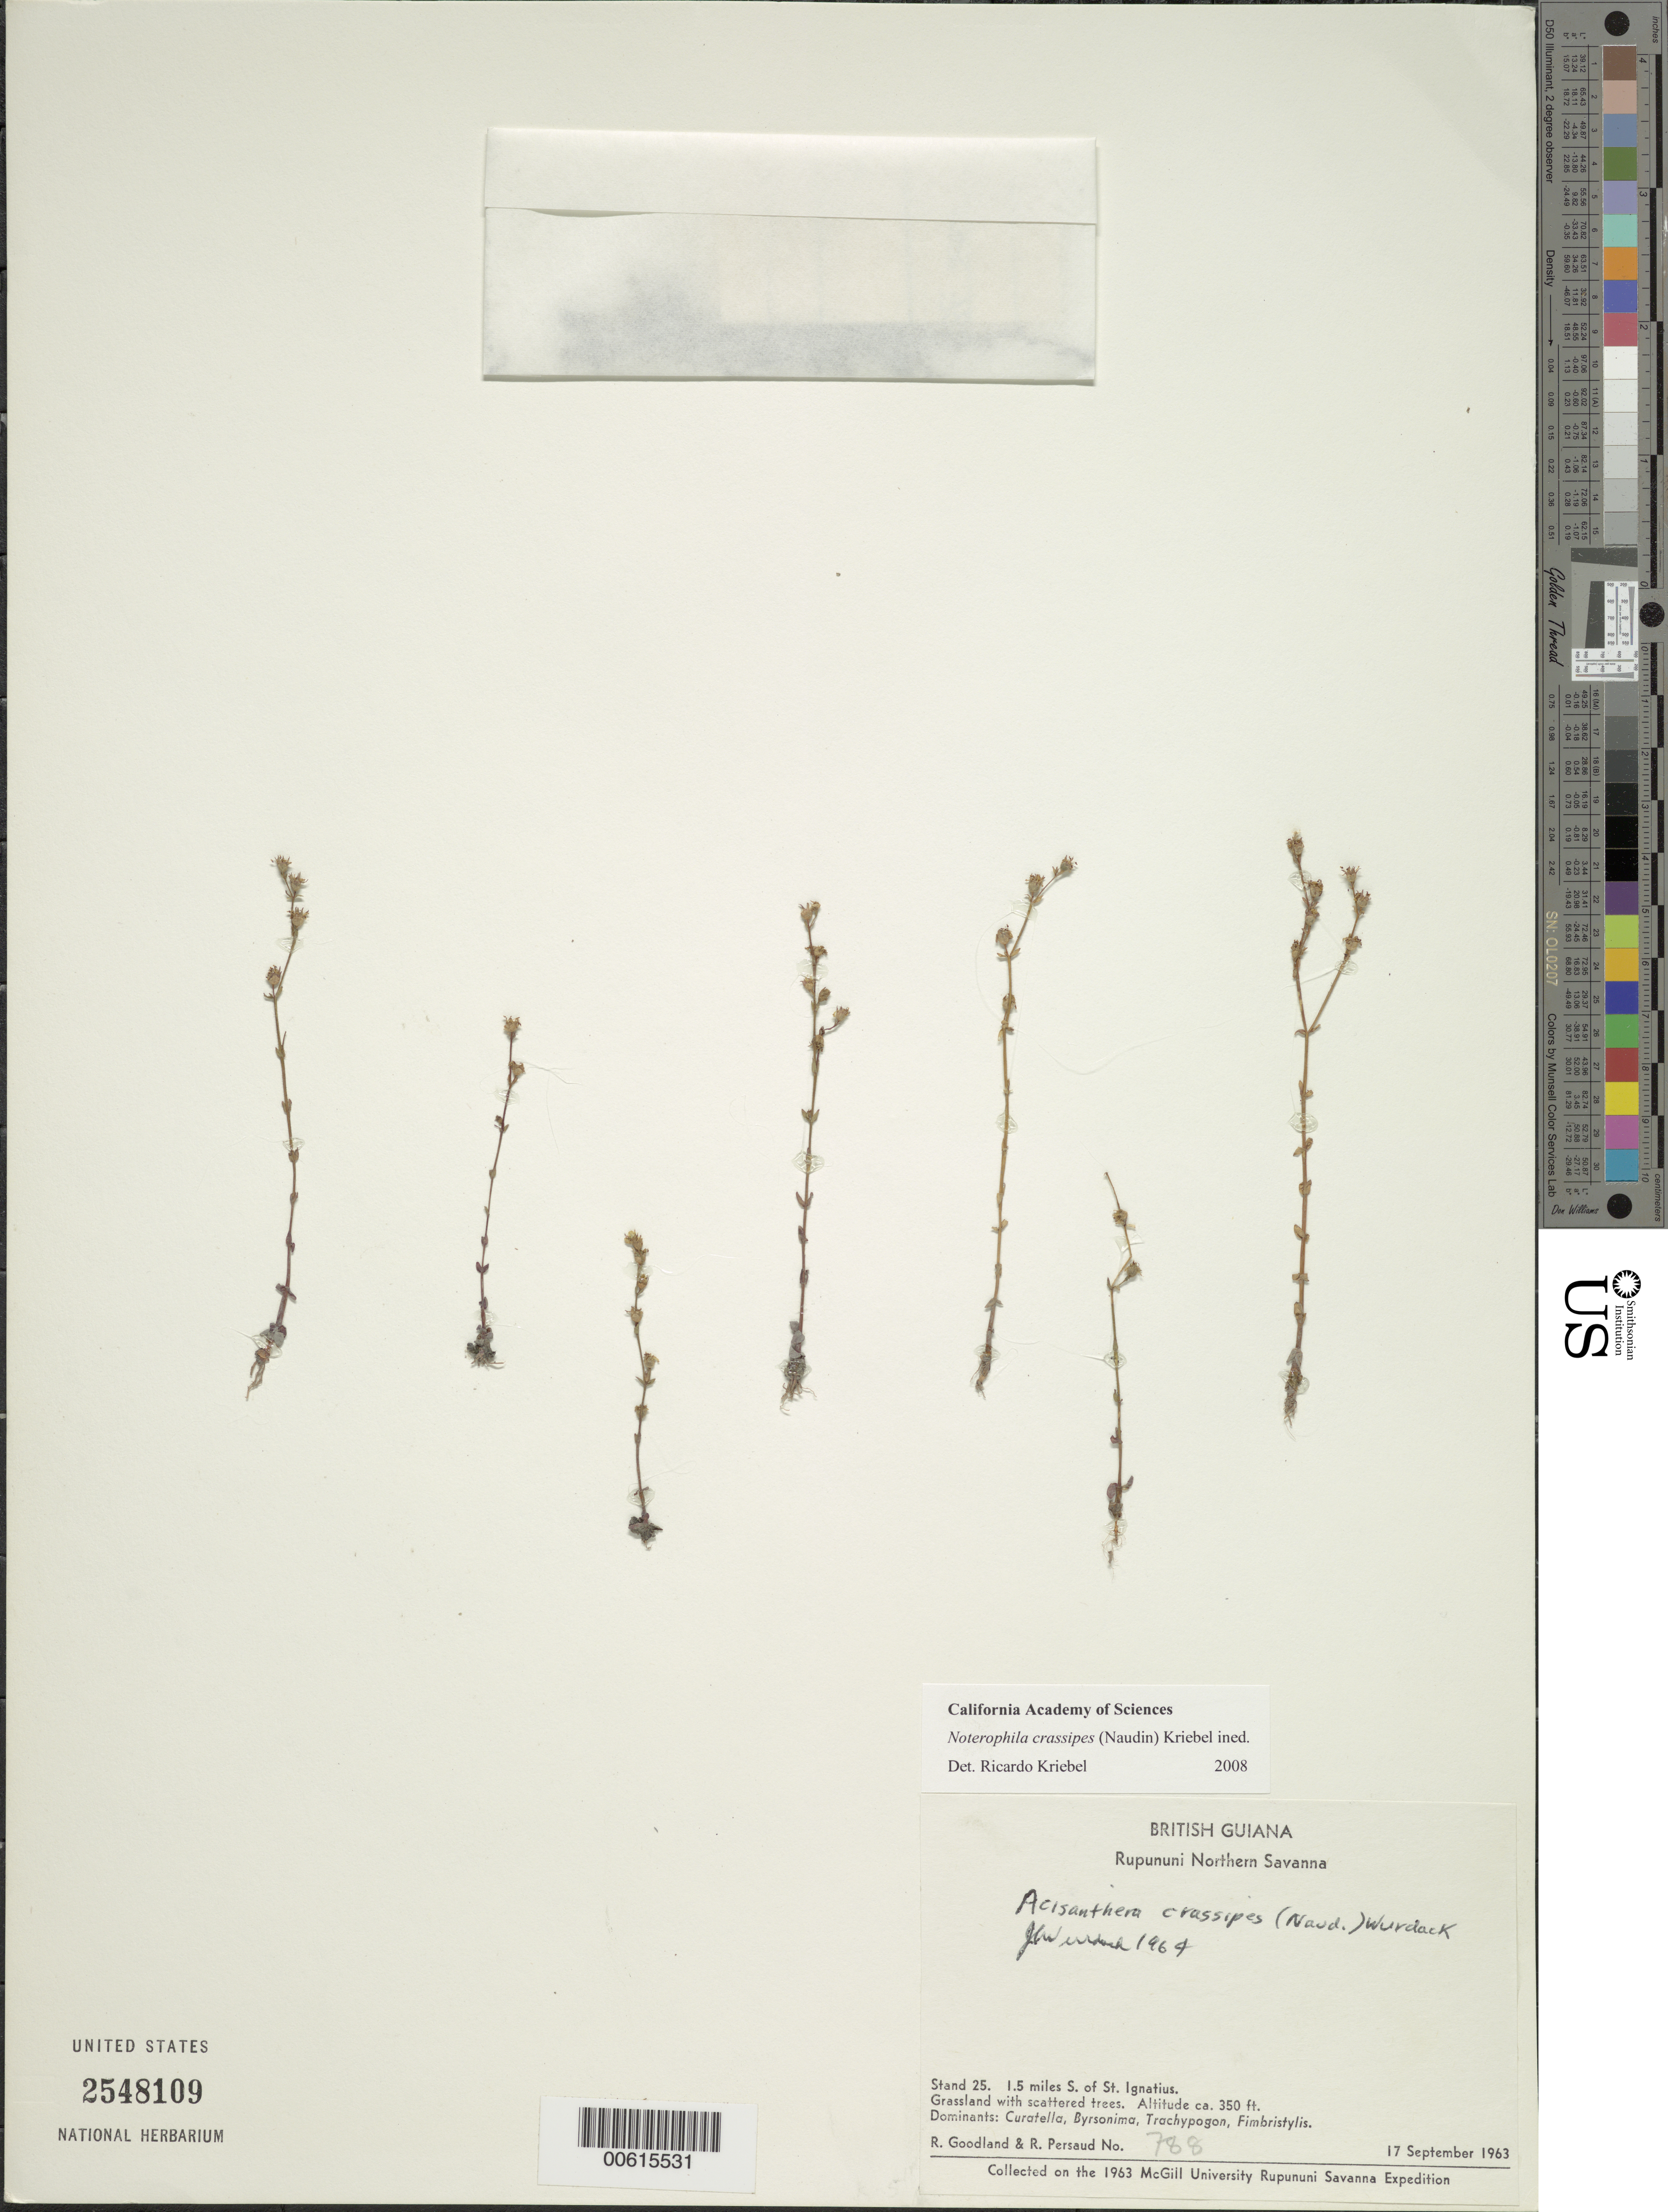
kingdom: Plantae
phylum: Tracheophyta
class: Magnoliopsida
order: Myrtales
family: Melastomataceae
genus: Noterophila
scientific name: Noterophila crassipes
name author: (Naudin) Kriebel & M.J. Rocha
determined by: Nunes da Silva, Diego, (RB), Jardim Botanico do Rio de Janeiro - Herbario (BRAZIL)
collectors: R. Goodland & R. Persaud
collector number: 788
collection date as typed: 17-Sep-63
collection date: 1963-09-17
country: Guyana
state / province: U. Takutu-U. Essequibo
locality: Rupununi Northern Savanna, St. Ignatius, 1.5 mi. S of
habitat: Grassland with scattered trees. Dominants: Curatella, Byrsonima, Trachypogon, Fimbristylis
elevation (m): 107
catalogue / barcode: US 2548109